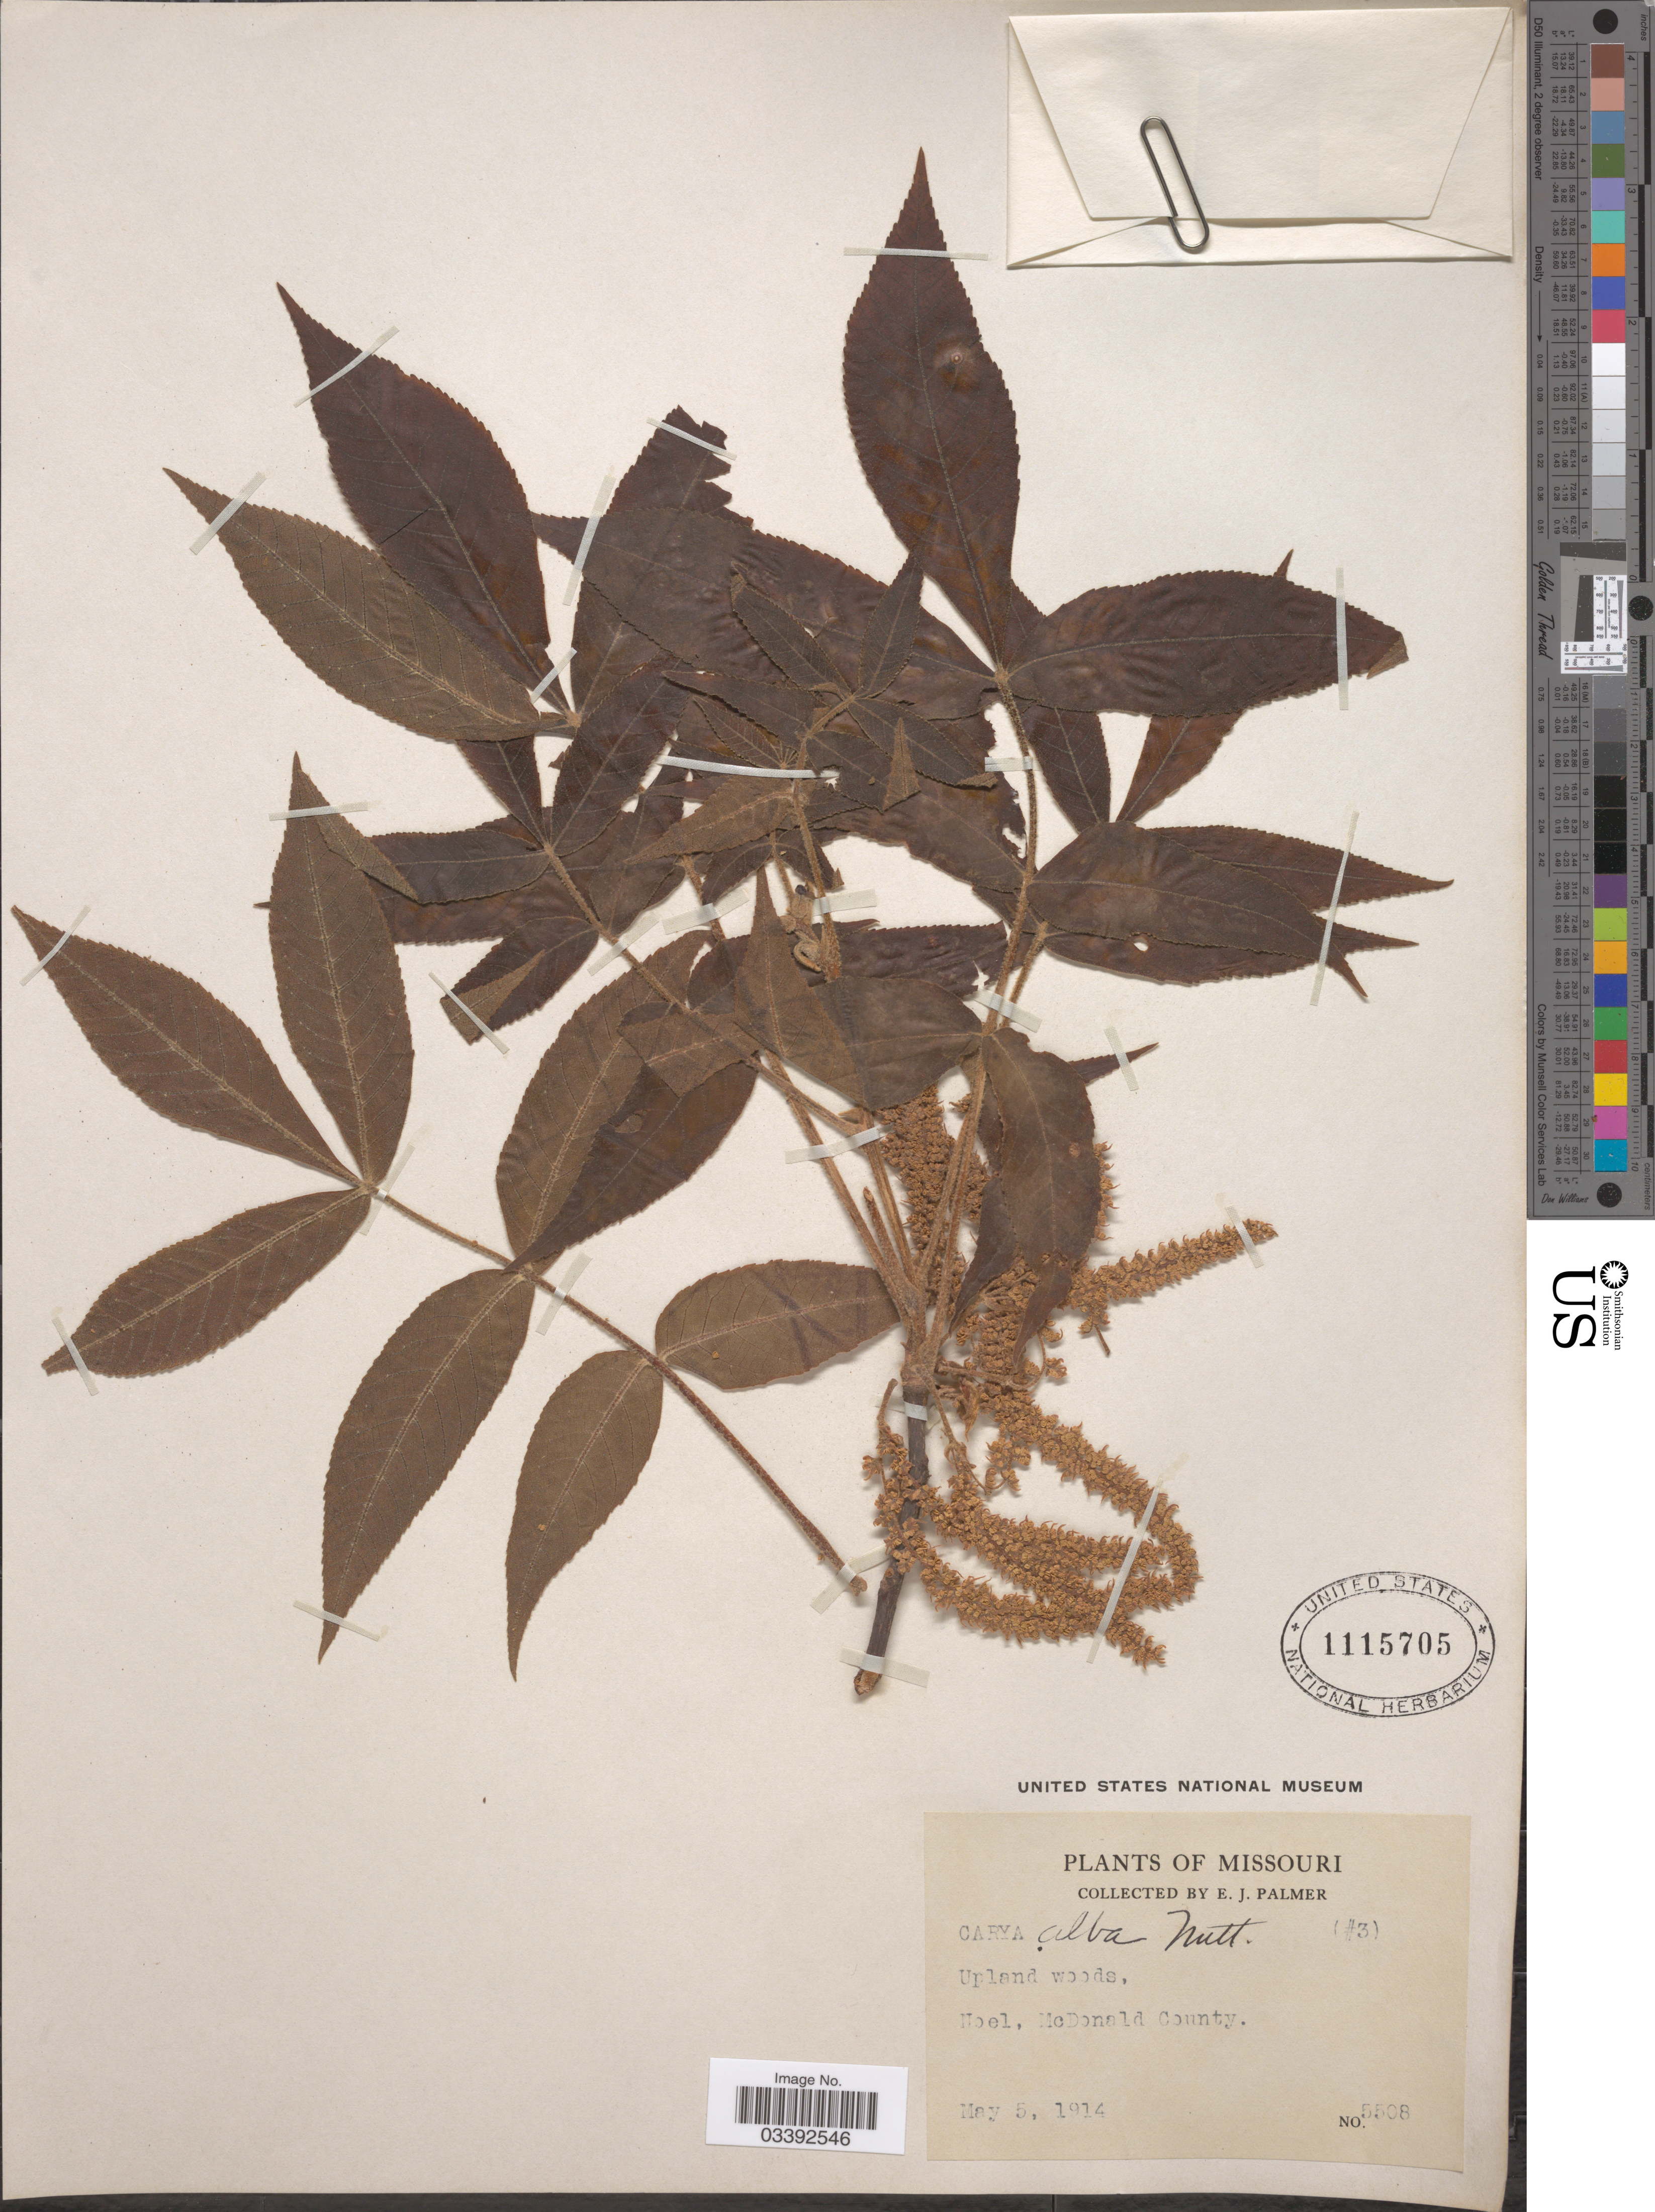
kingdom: Plantae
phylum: Tracheophyta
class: Magnoliopsida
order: Fagales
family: Juglandaceae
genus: Carya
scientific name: Carya tomentosa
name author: (Lam.) Nutt.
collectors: E. J. Palmer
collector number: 5508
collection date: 1914-05-05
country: United States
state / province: Missouri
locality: Noel, McDonald County.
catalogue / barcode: US 1115705